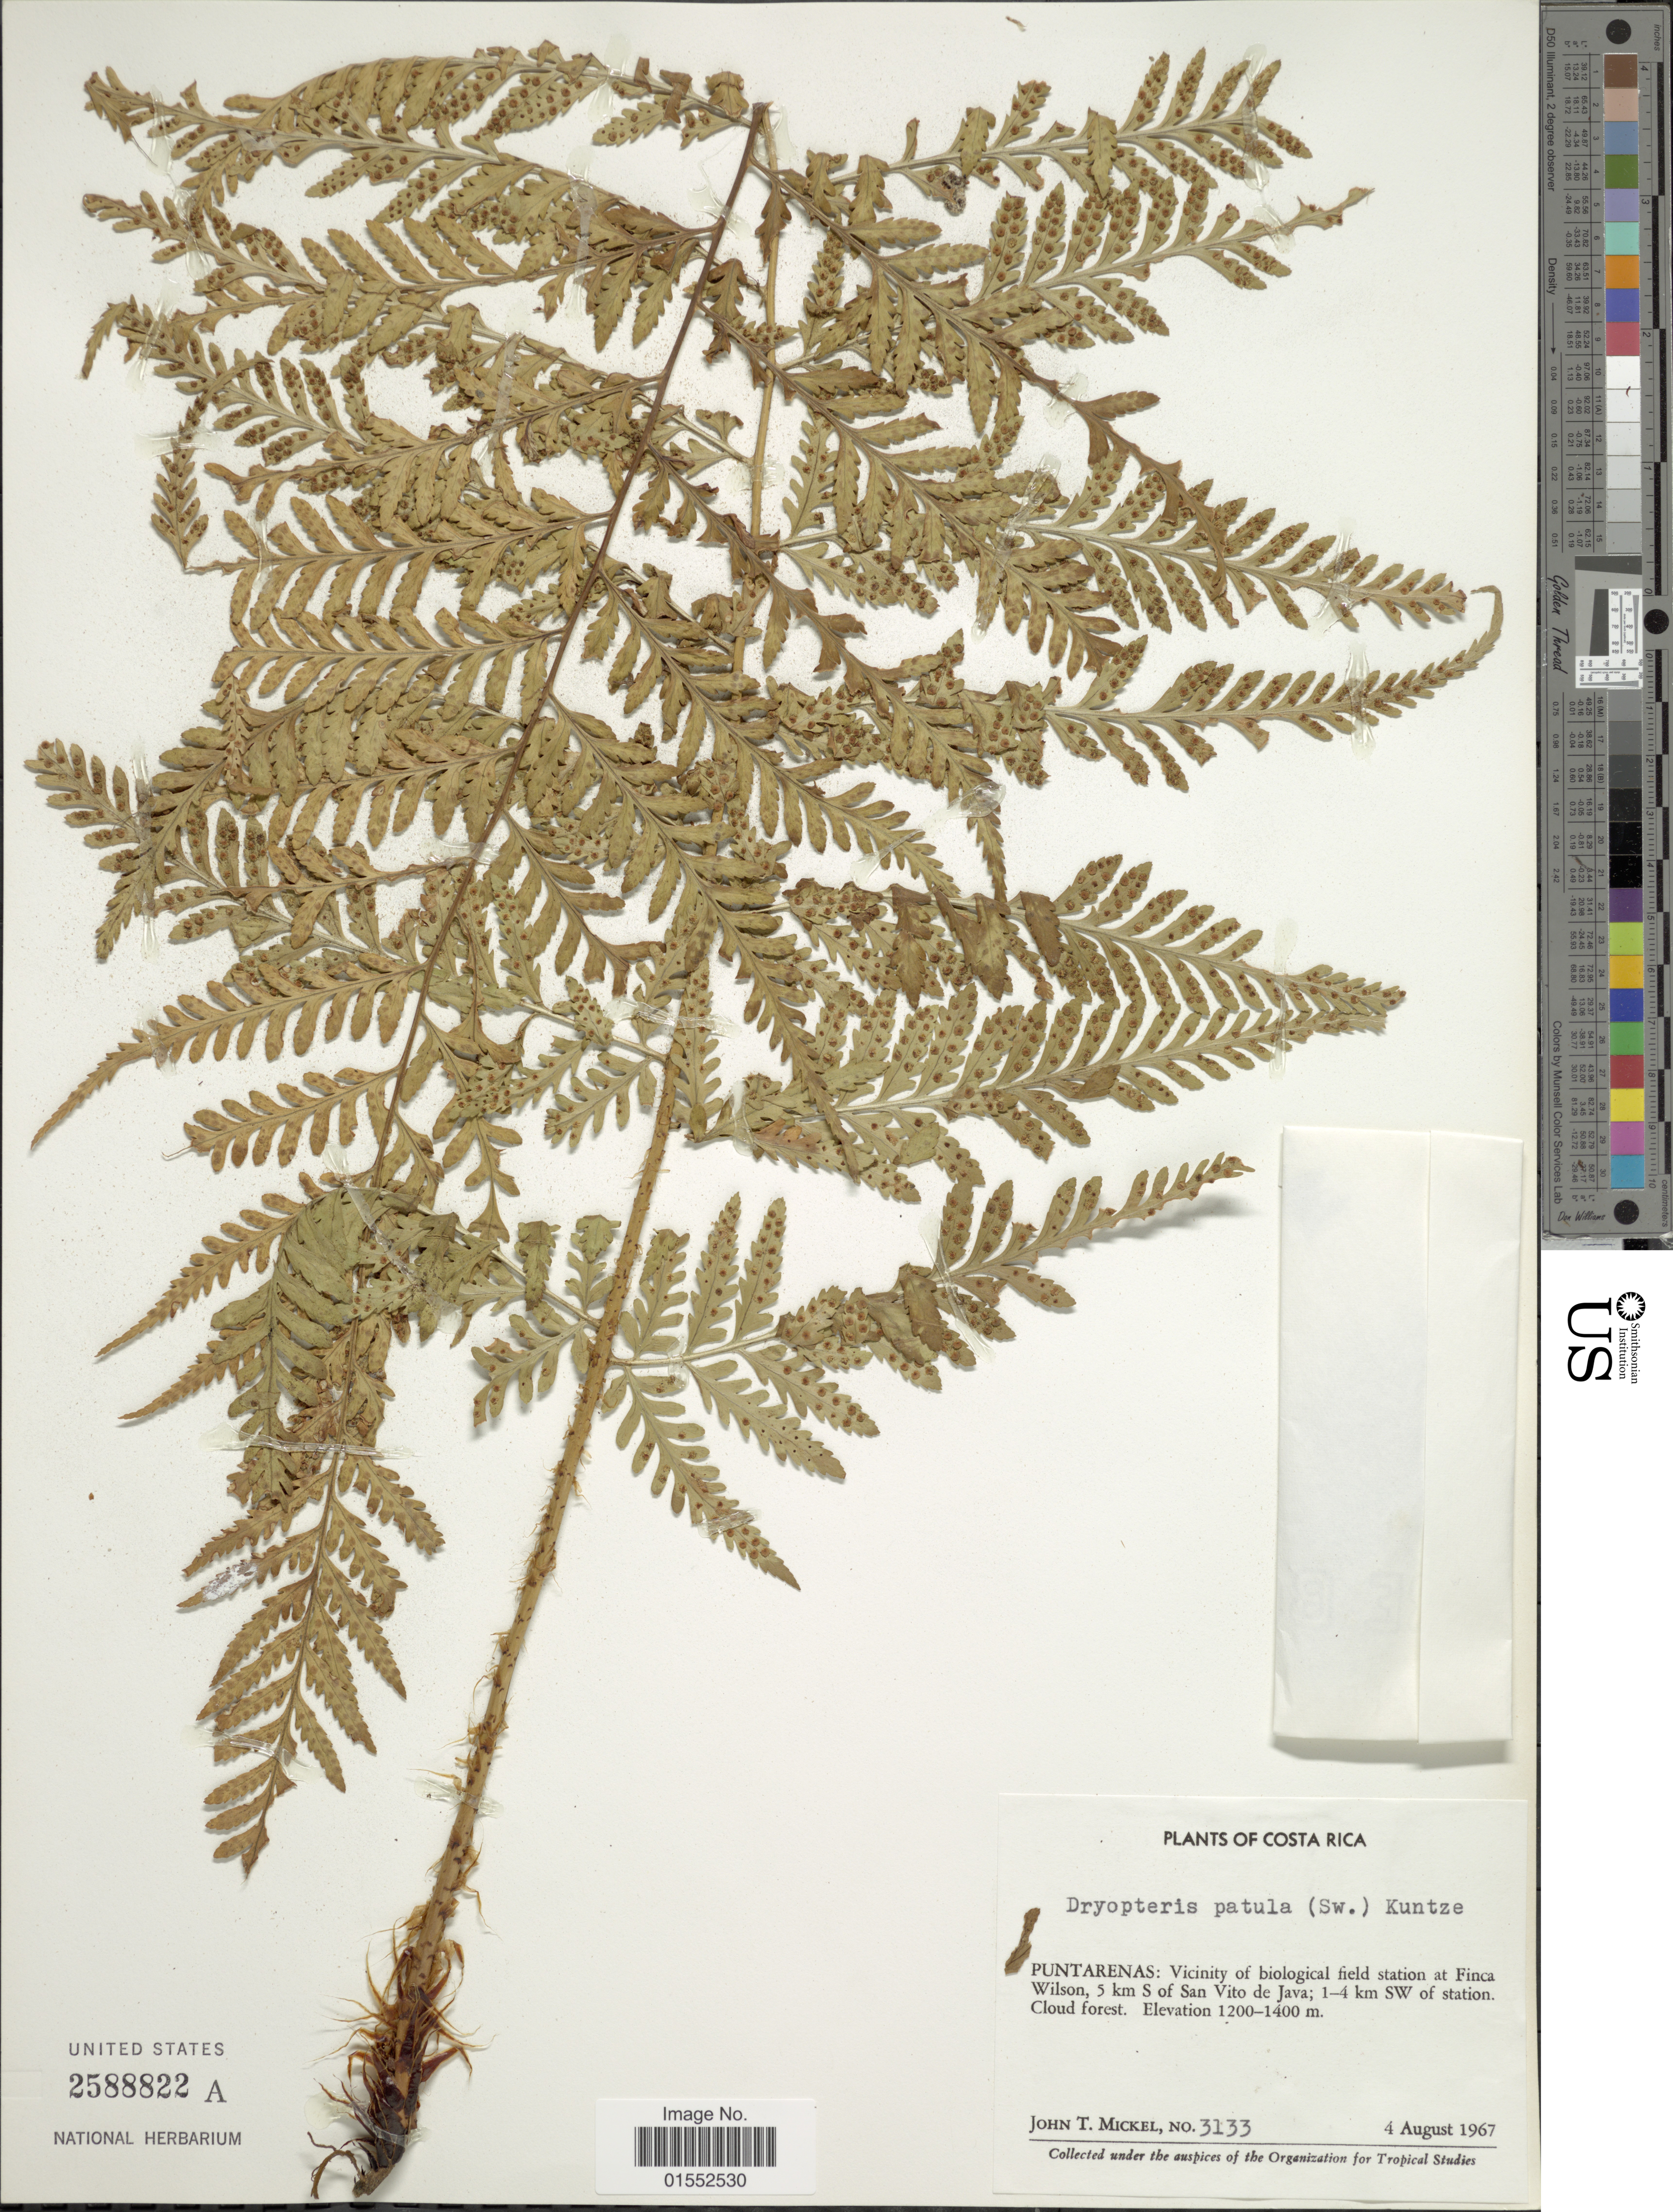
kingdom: Plantae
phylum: Tracheophyta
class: Polypodiopsida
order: Polypodiales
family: Dryopteridaceae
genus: Dryopteris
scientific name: Dryopteris patula var. serrata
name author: (Mett.) C.V. Morton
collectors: J. T. Mickel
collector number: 3133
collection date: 1967-08-04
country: Costa Rica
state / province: Puntarenas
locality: Costa Rica. Puntarenas: Vicinity of Biological field station at Finca Wilson, 5 km S of San Vito de Java; 1-4 km SW of station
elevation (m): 1200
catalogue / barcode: US 2588822A